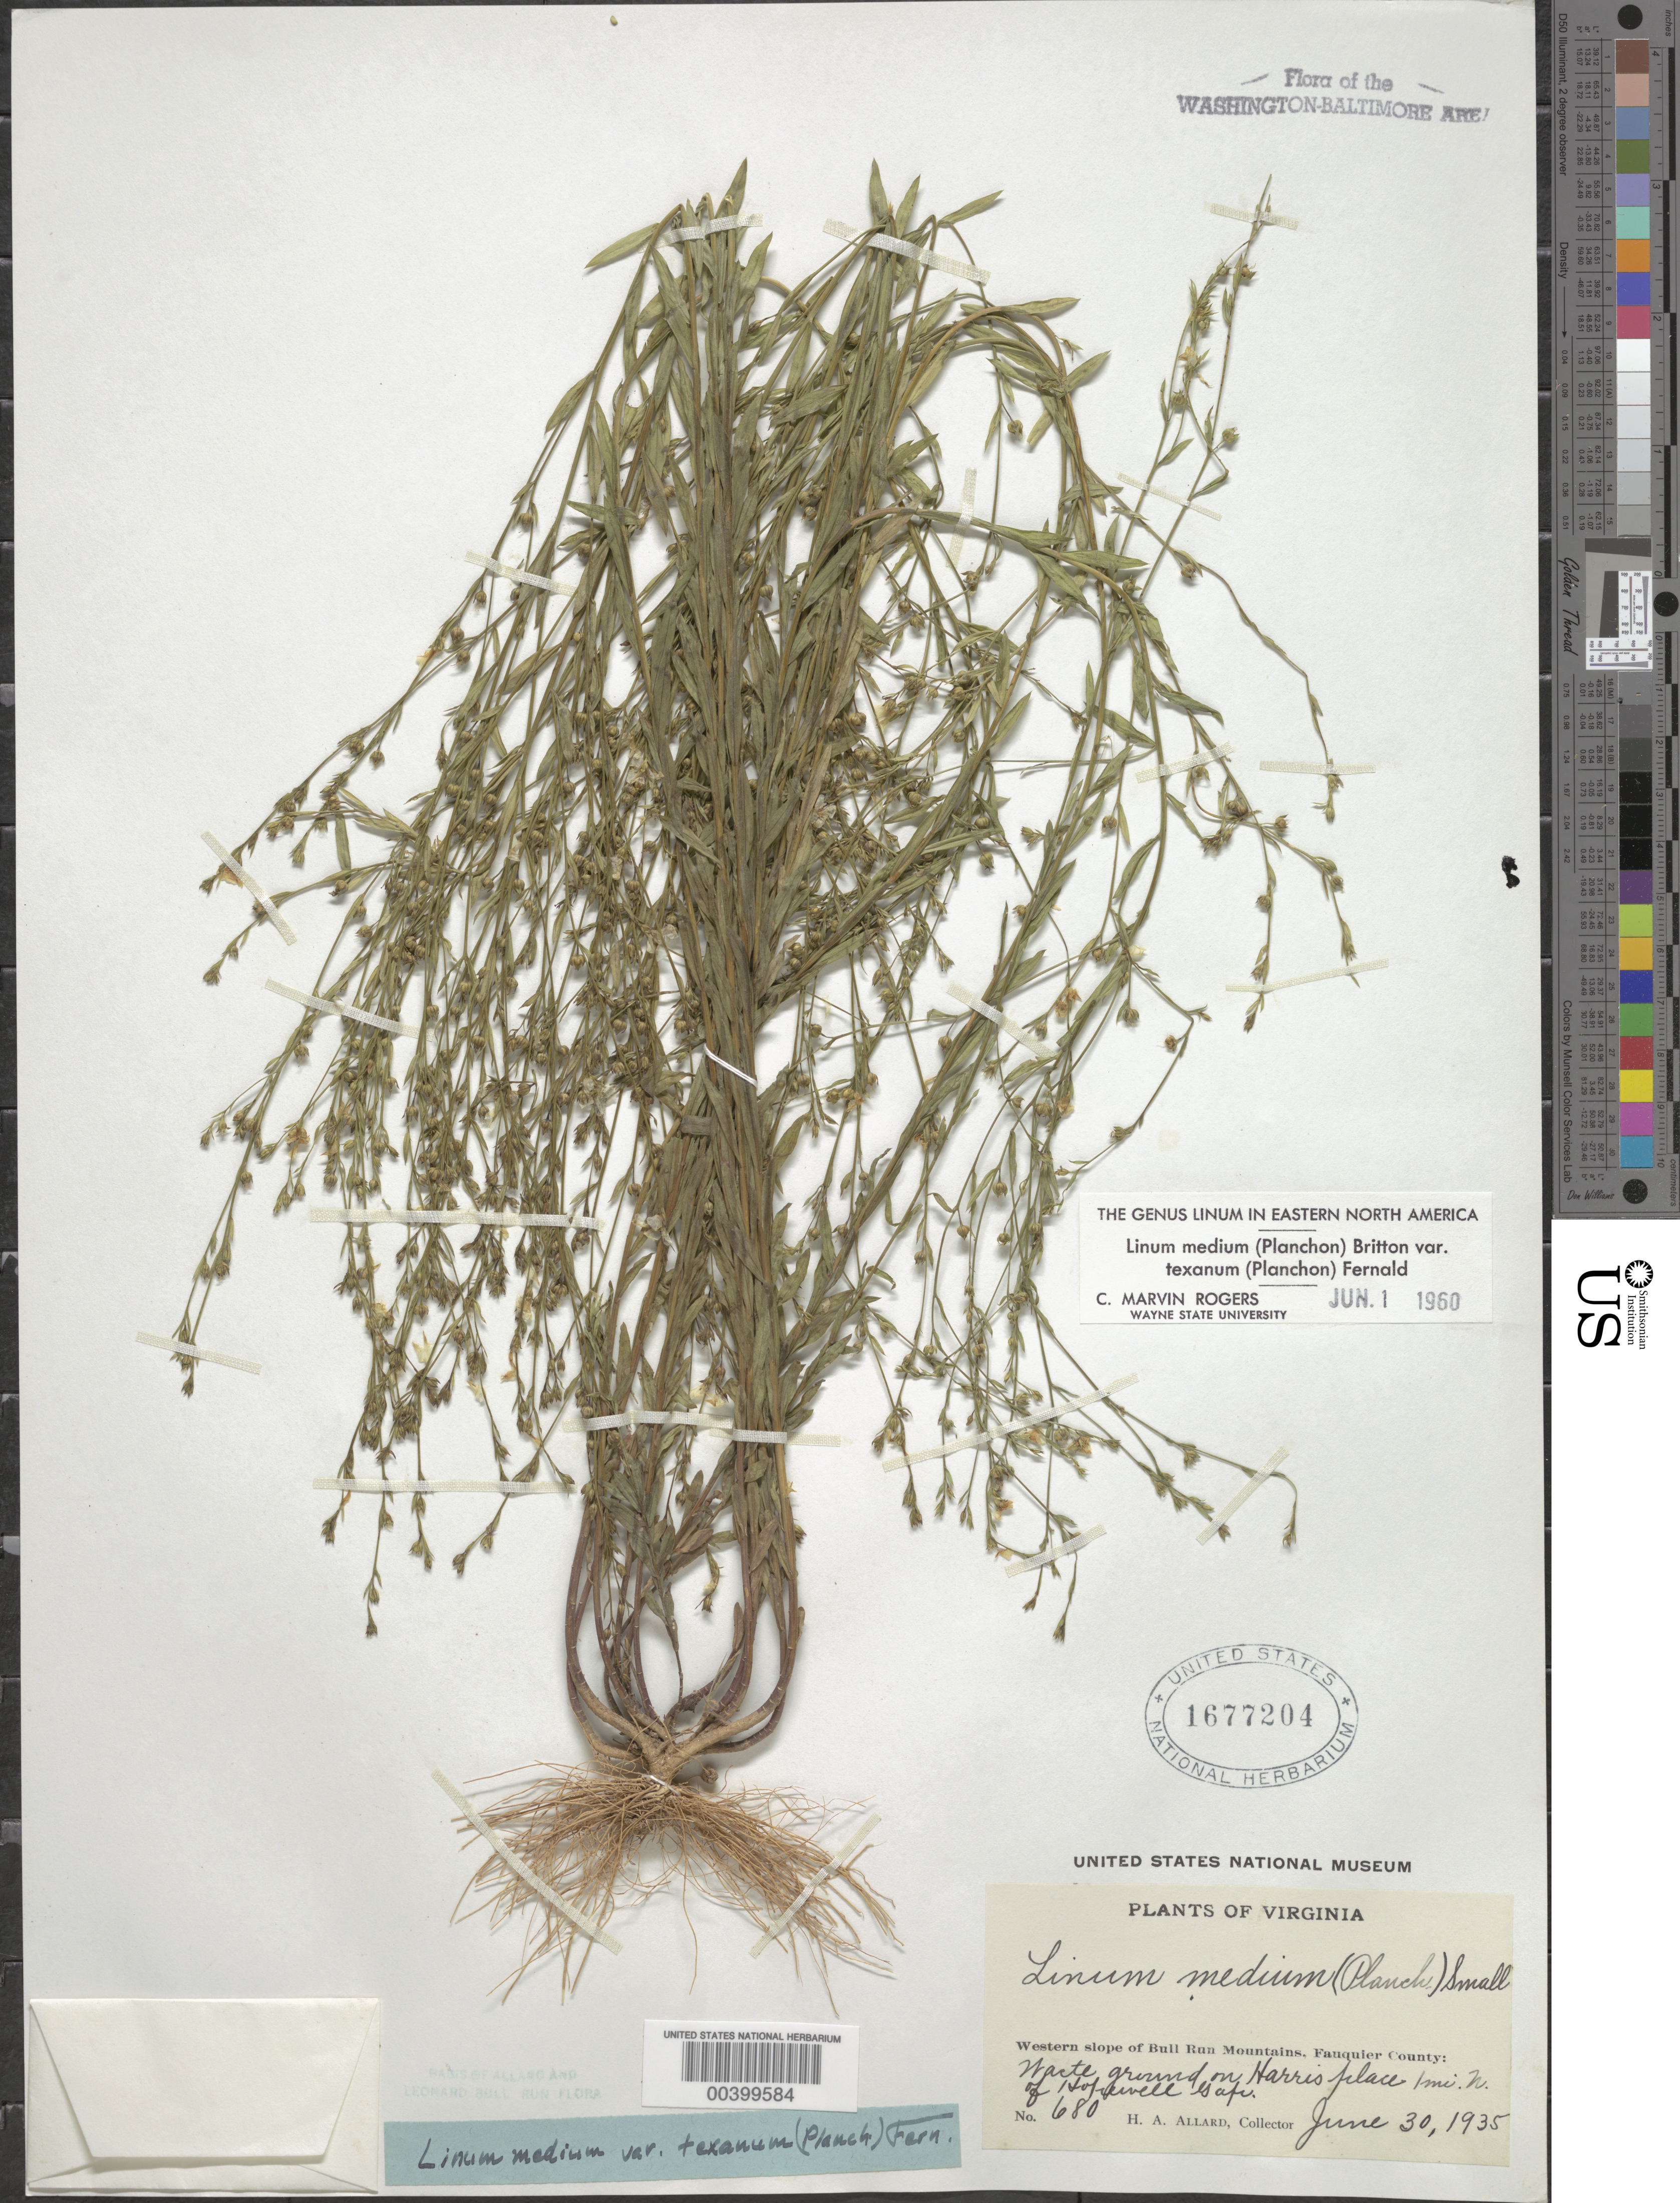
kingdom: Plantae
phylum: Tracheophyta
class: Magnoliopsida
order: Malpighiales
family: Linaceae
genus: Linum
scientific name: Linum medium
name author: (Planch.) Britton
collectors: H. A. Allard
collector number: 680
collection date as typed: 30 Jun 1935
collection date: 1935-06-30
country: United States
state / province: Virginia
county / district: Fauquier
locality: North of Hopewell Gap, Harris Place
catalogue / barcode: US 1677204